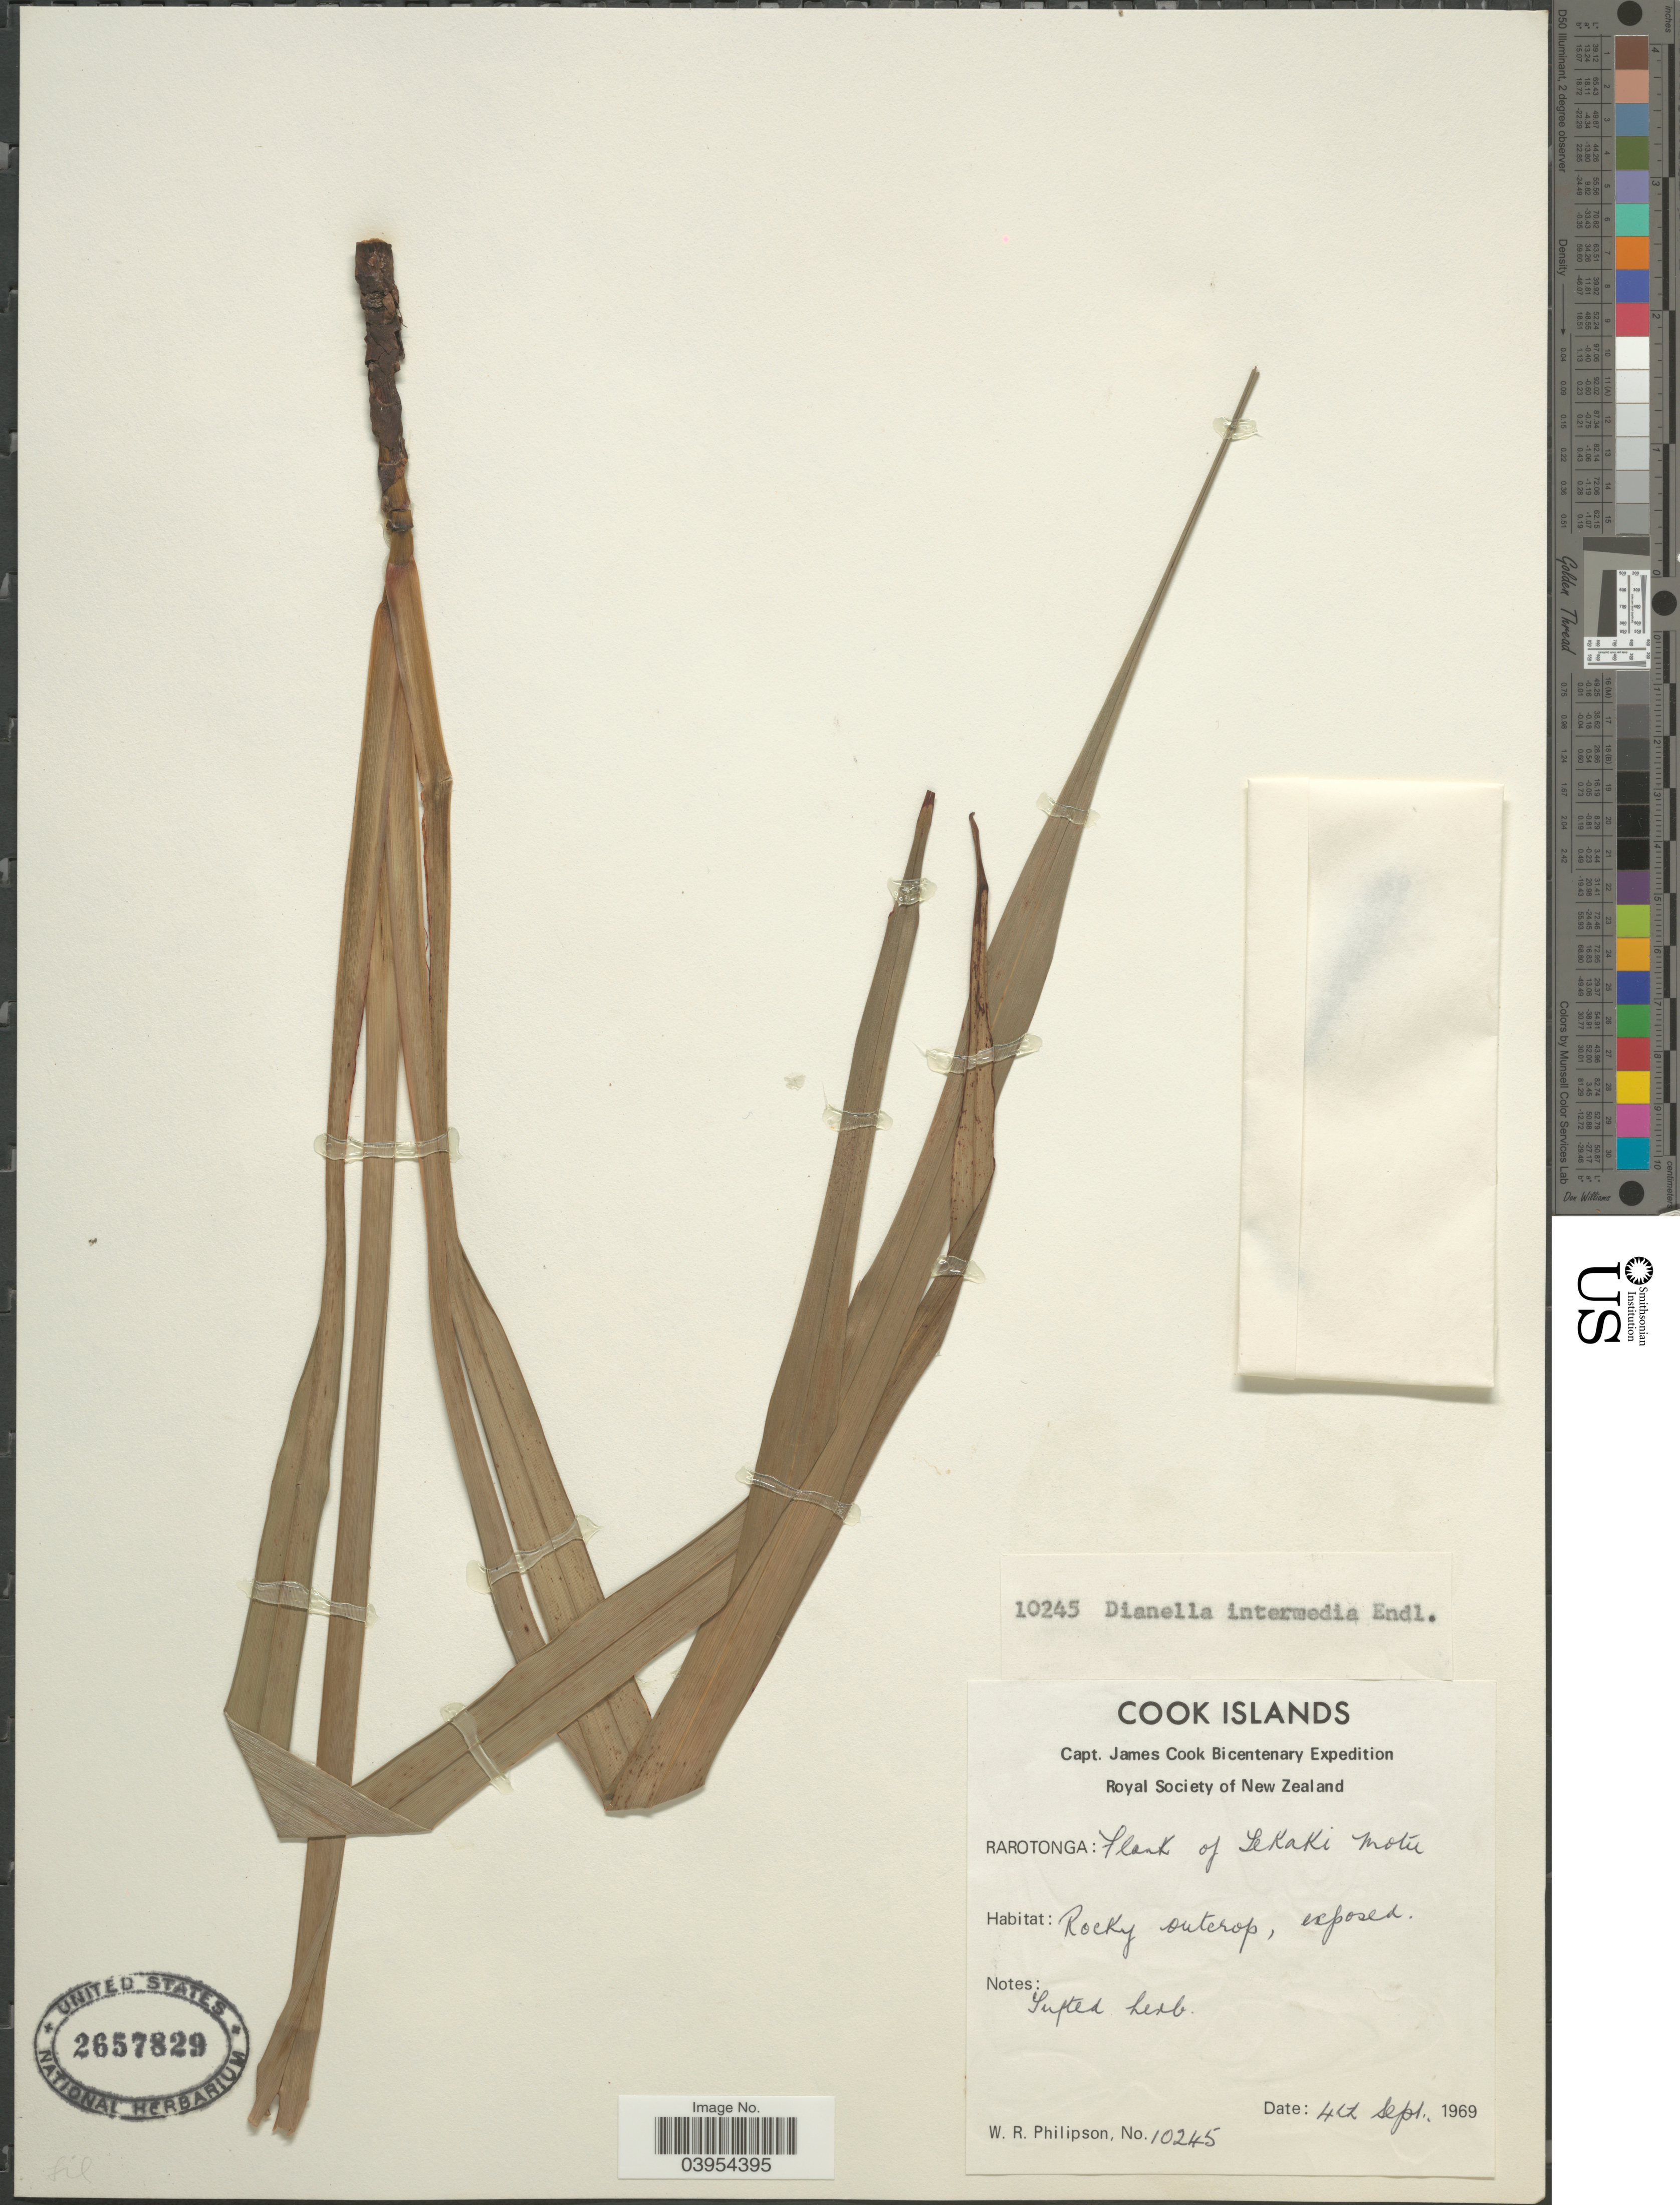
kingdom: Plantae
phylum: Tracheophyta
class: Liliopsida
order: Asparagales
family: Asphodelaceae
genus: Dianella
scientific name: Dianella intermedia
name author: Endl.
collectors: W. R. Philipson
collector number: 10245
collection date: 1969-09-04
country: Cook Islands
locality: Rarotonga: Flank of Lekaki Motu.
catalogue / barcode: US 2657829